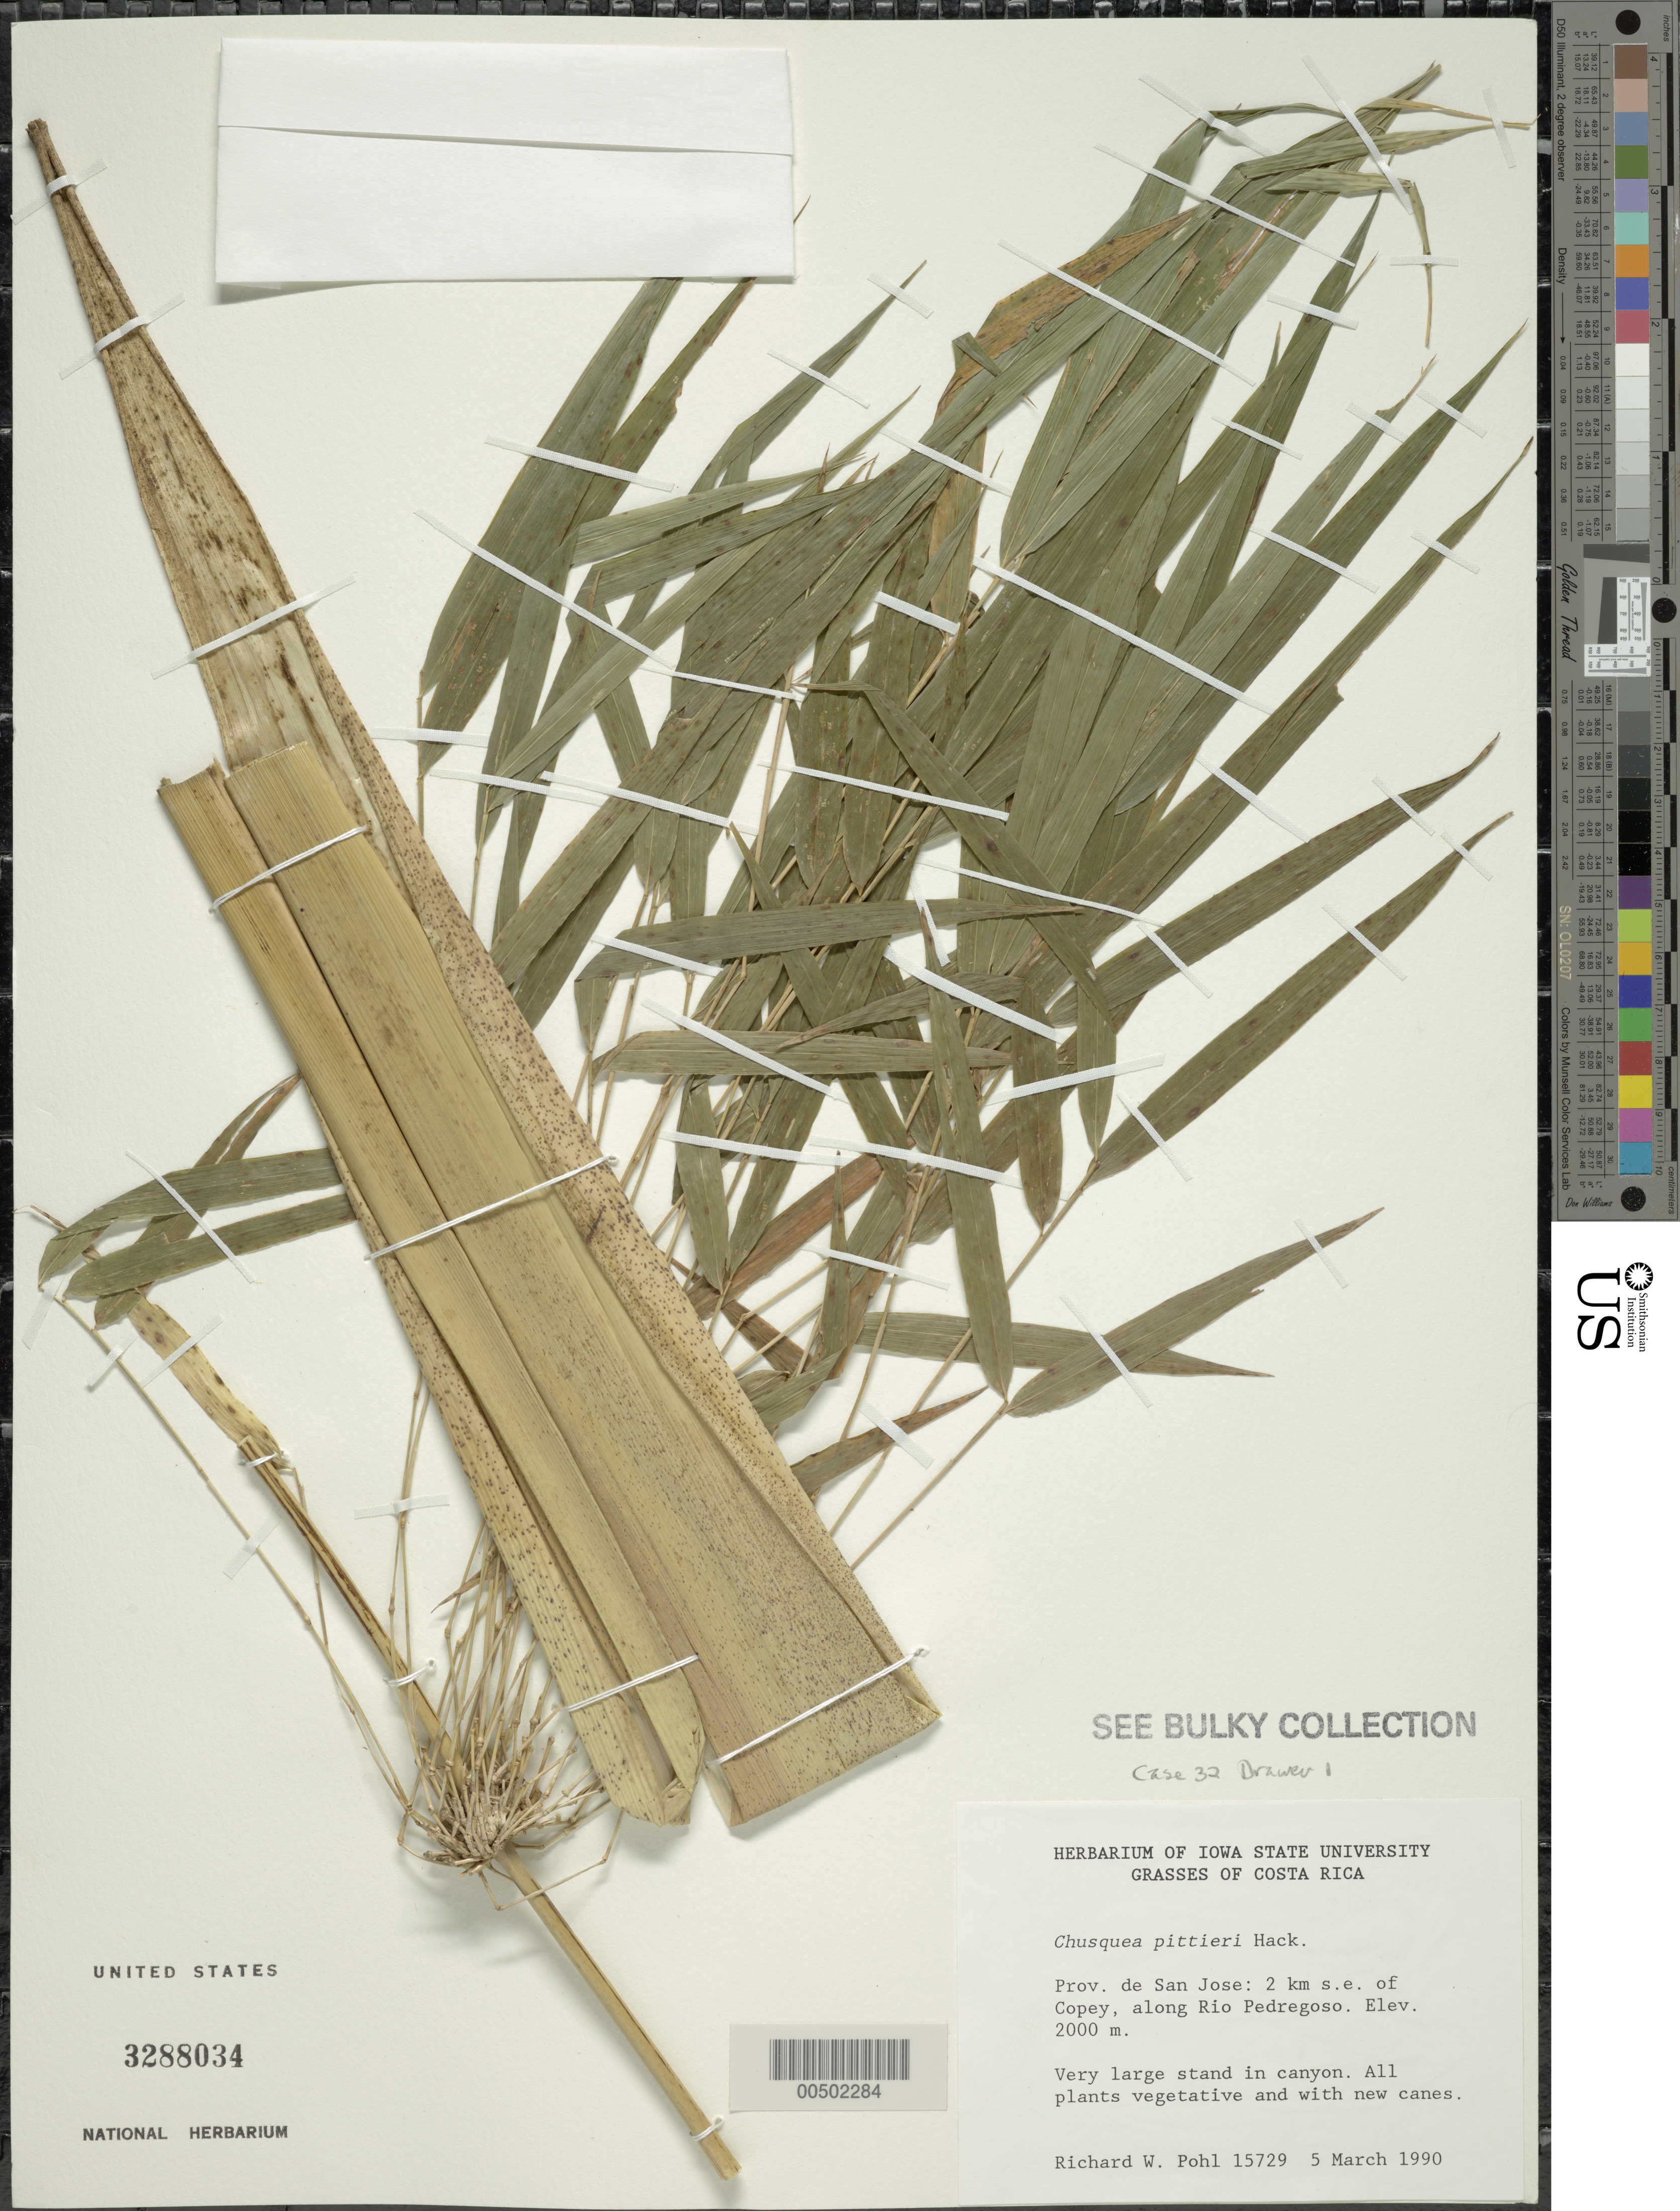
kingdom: Plantae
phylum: Tracheophyta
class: Liliopsida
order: Poales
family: Poaceae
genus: Chusquea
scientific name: Chusquea pittieri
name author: Hack.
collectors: R. W. Pohl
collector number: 15729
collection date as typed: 05 Mar 1990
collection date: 1990-03-05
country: Costa Rica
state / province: San José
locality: Ca 2 km se of copey, along rio pedregoso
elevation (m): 2000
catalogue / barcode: US 3288034